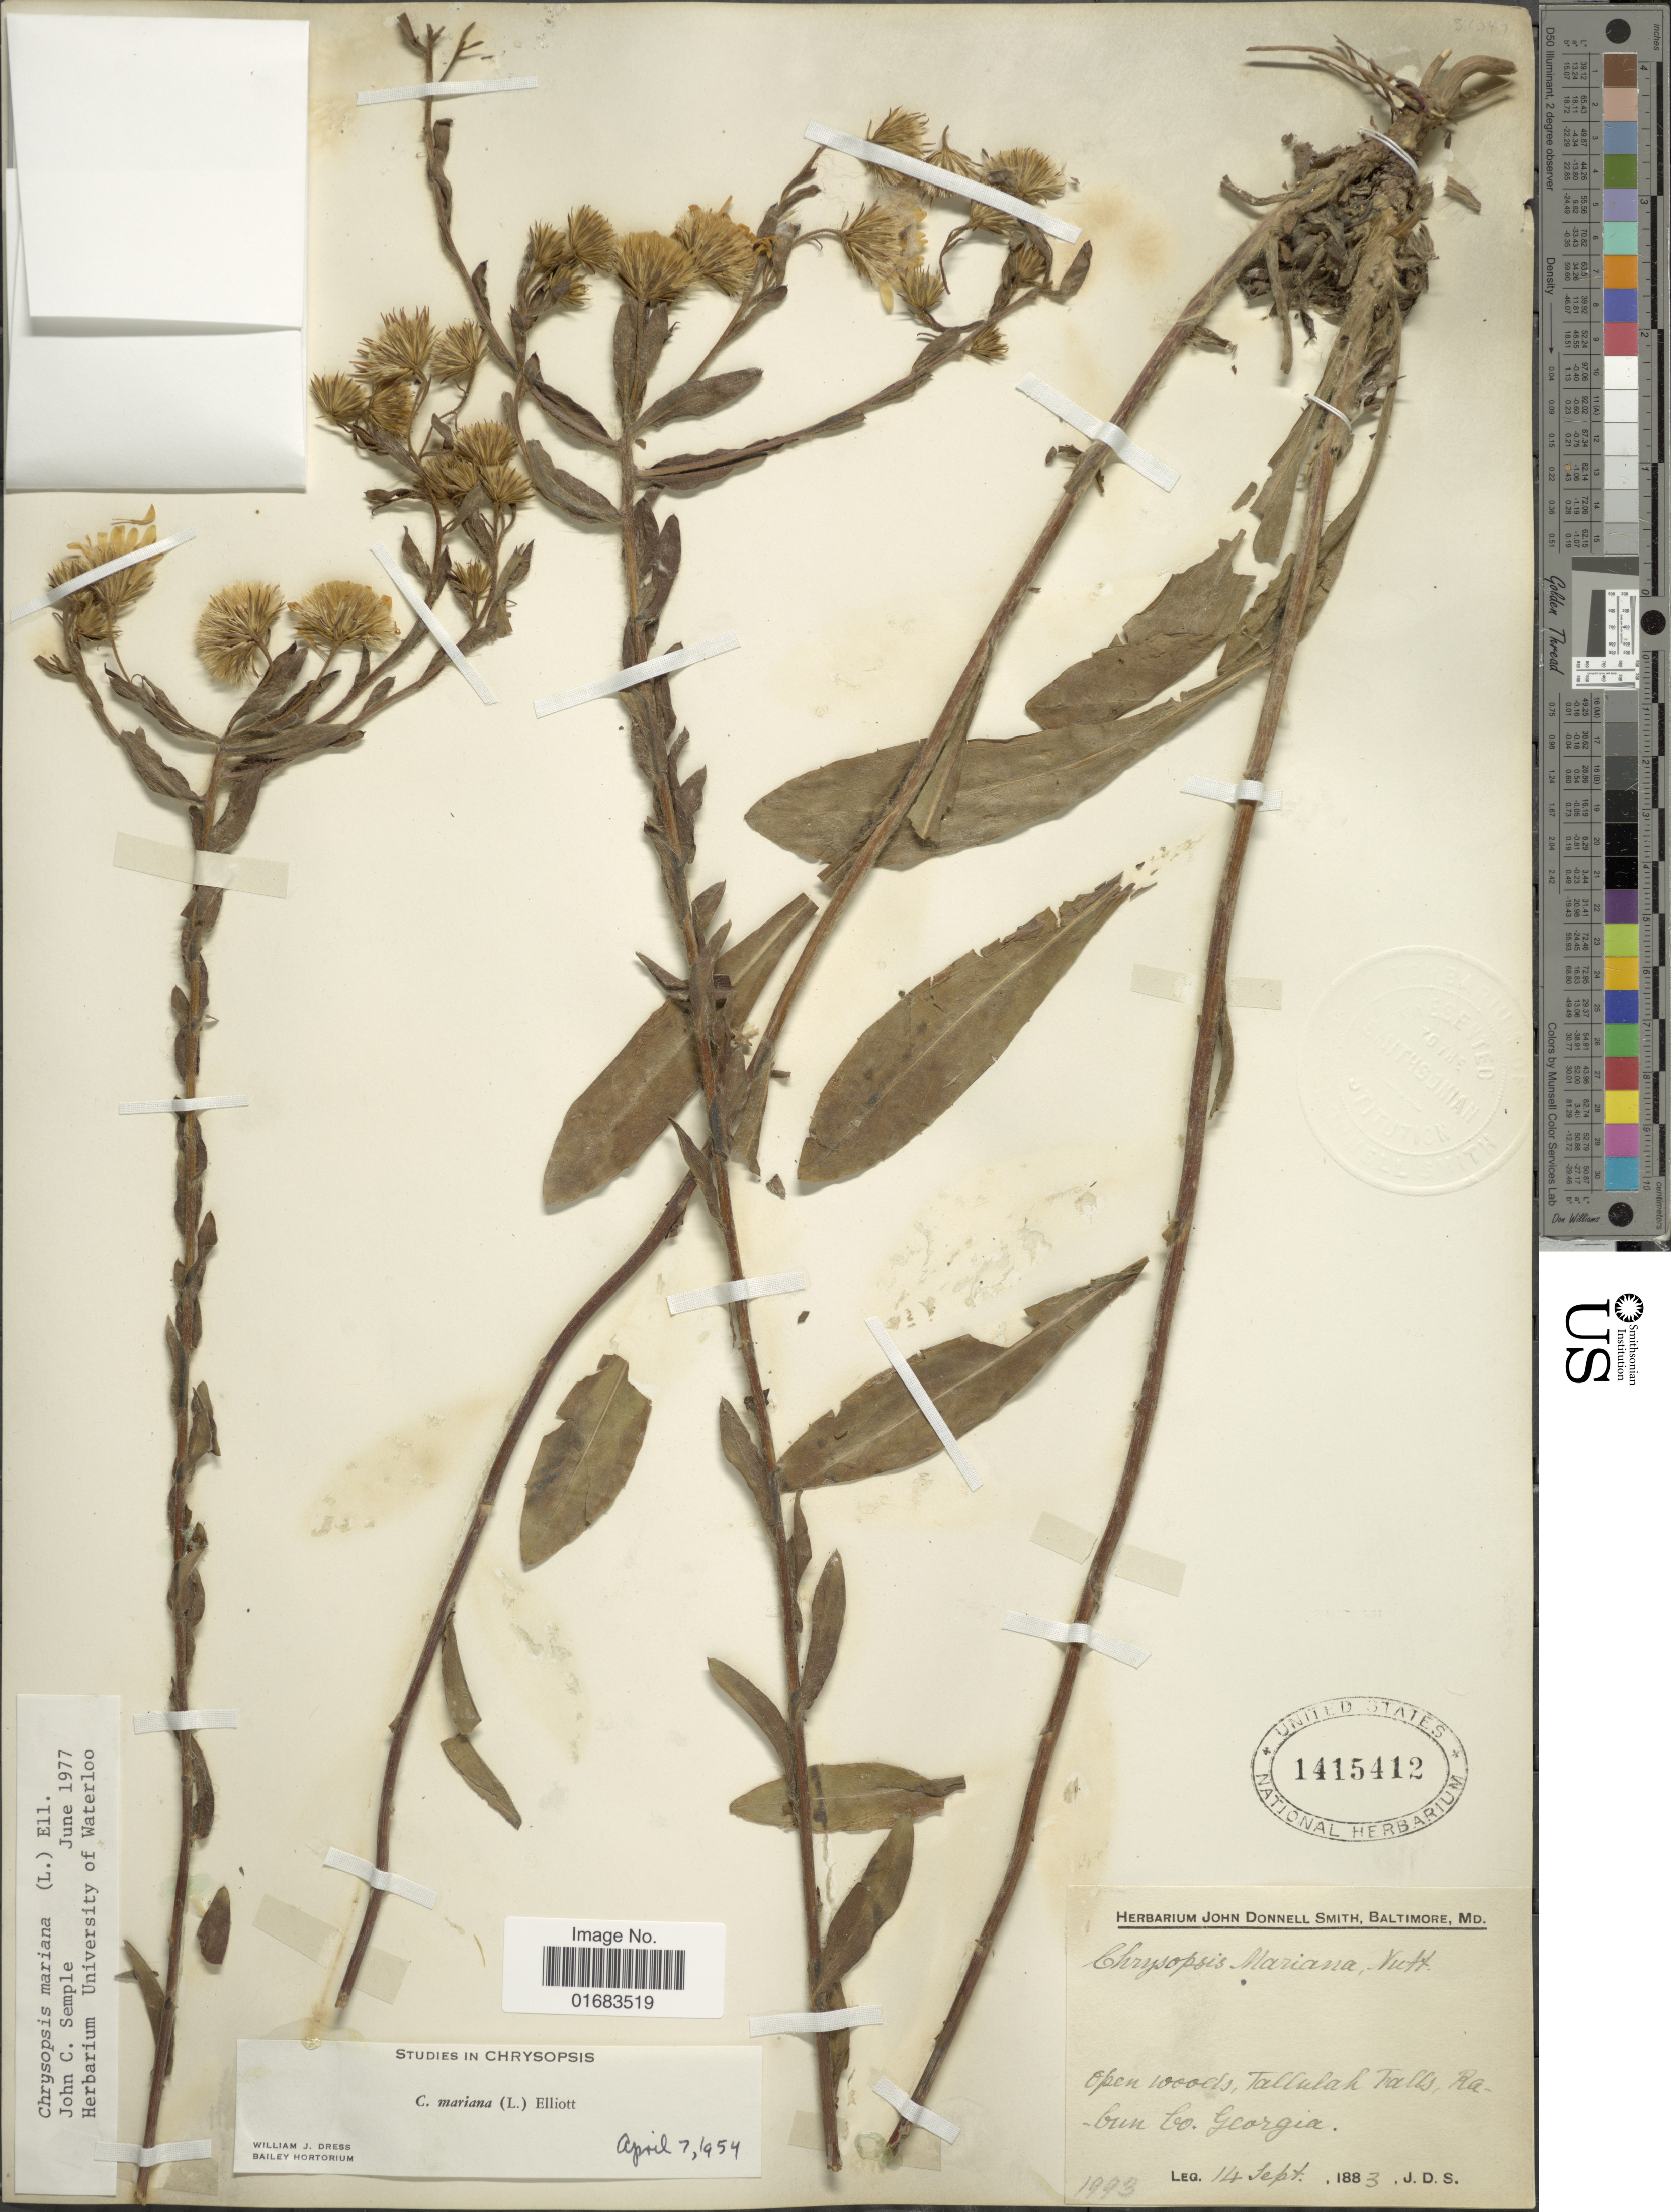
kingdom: Plantae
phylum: Tracheophyta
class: Magnoliopsida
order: Asterales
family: Asteraceae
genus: Chrysopsis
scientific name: Chrysopsis mariana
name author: (L.) Elliott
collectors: J. Donnell Smith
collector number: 1993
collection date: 1883-09-14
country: United States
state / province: Georgia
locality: Tallulak Falls, Rabun Co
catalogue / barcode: US 1415412